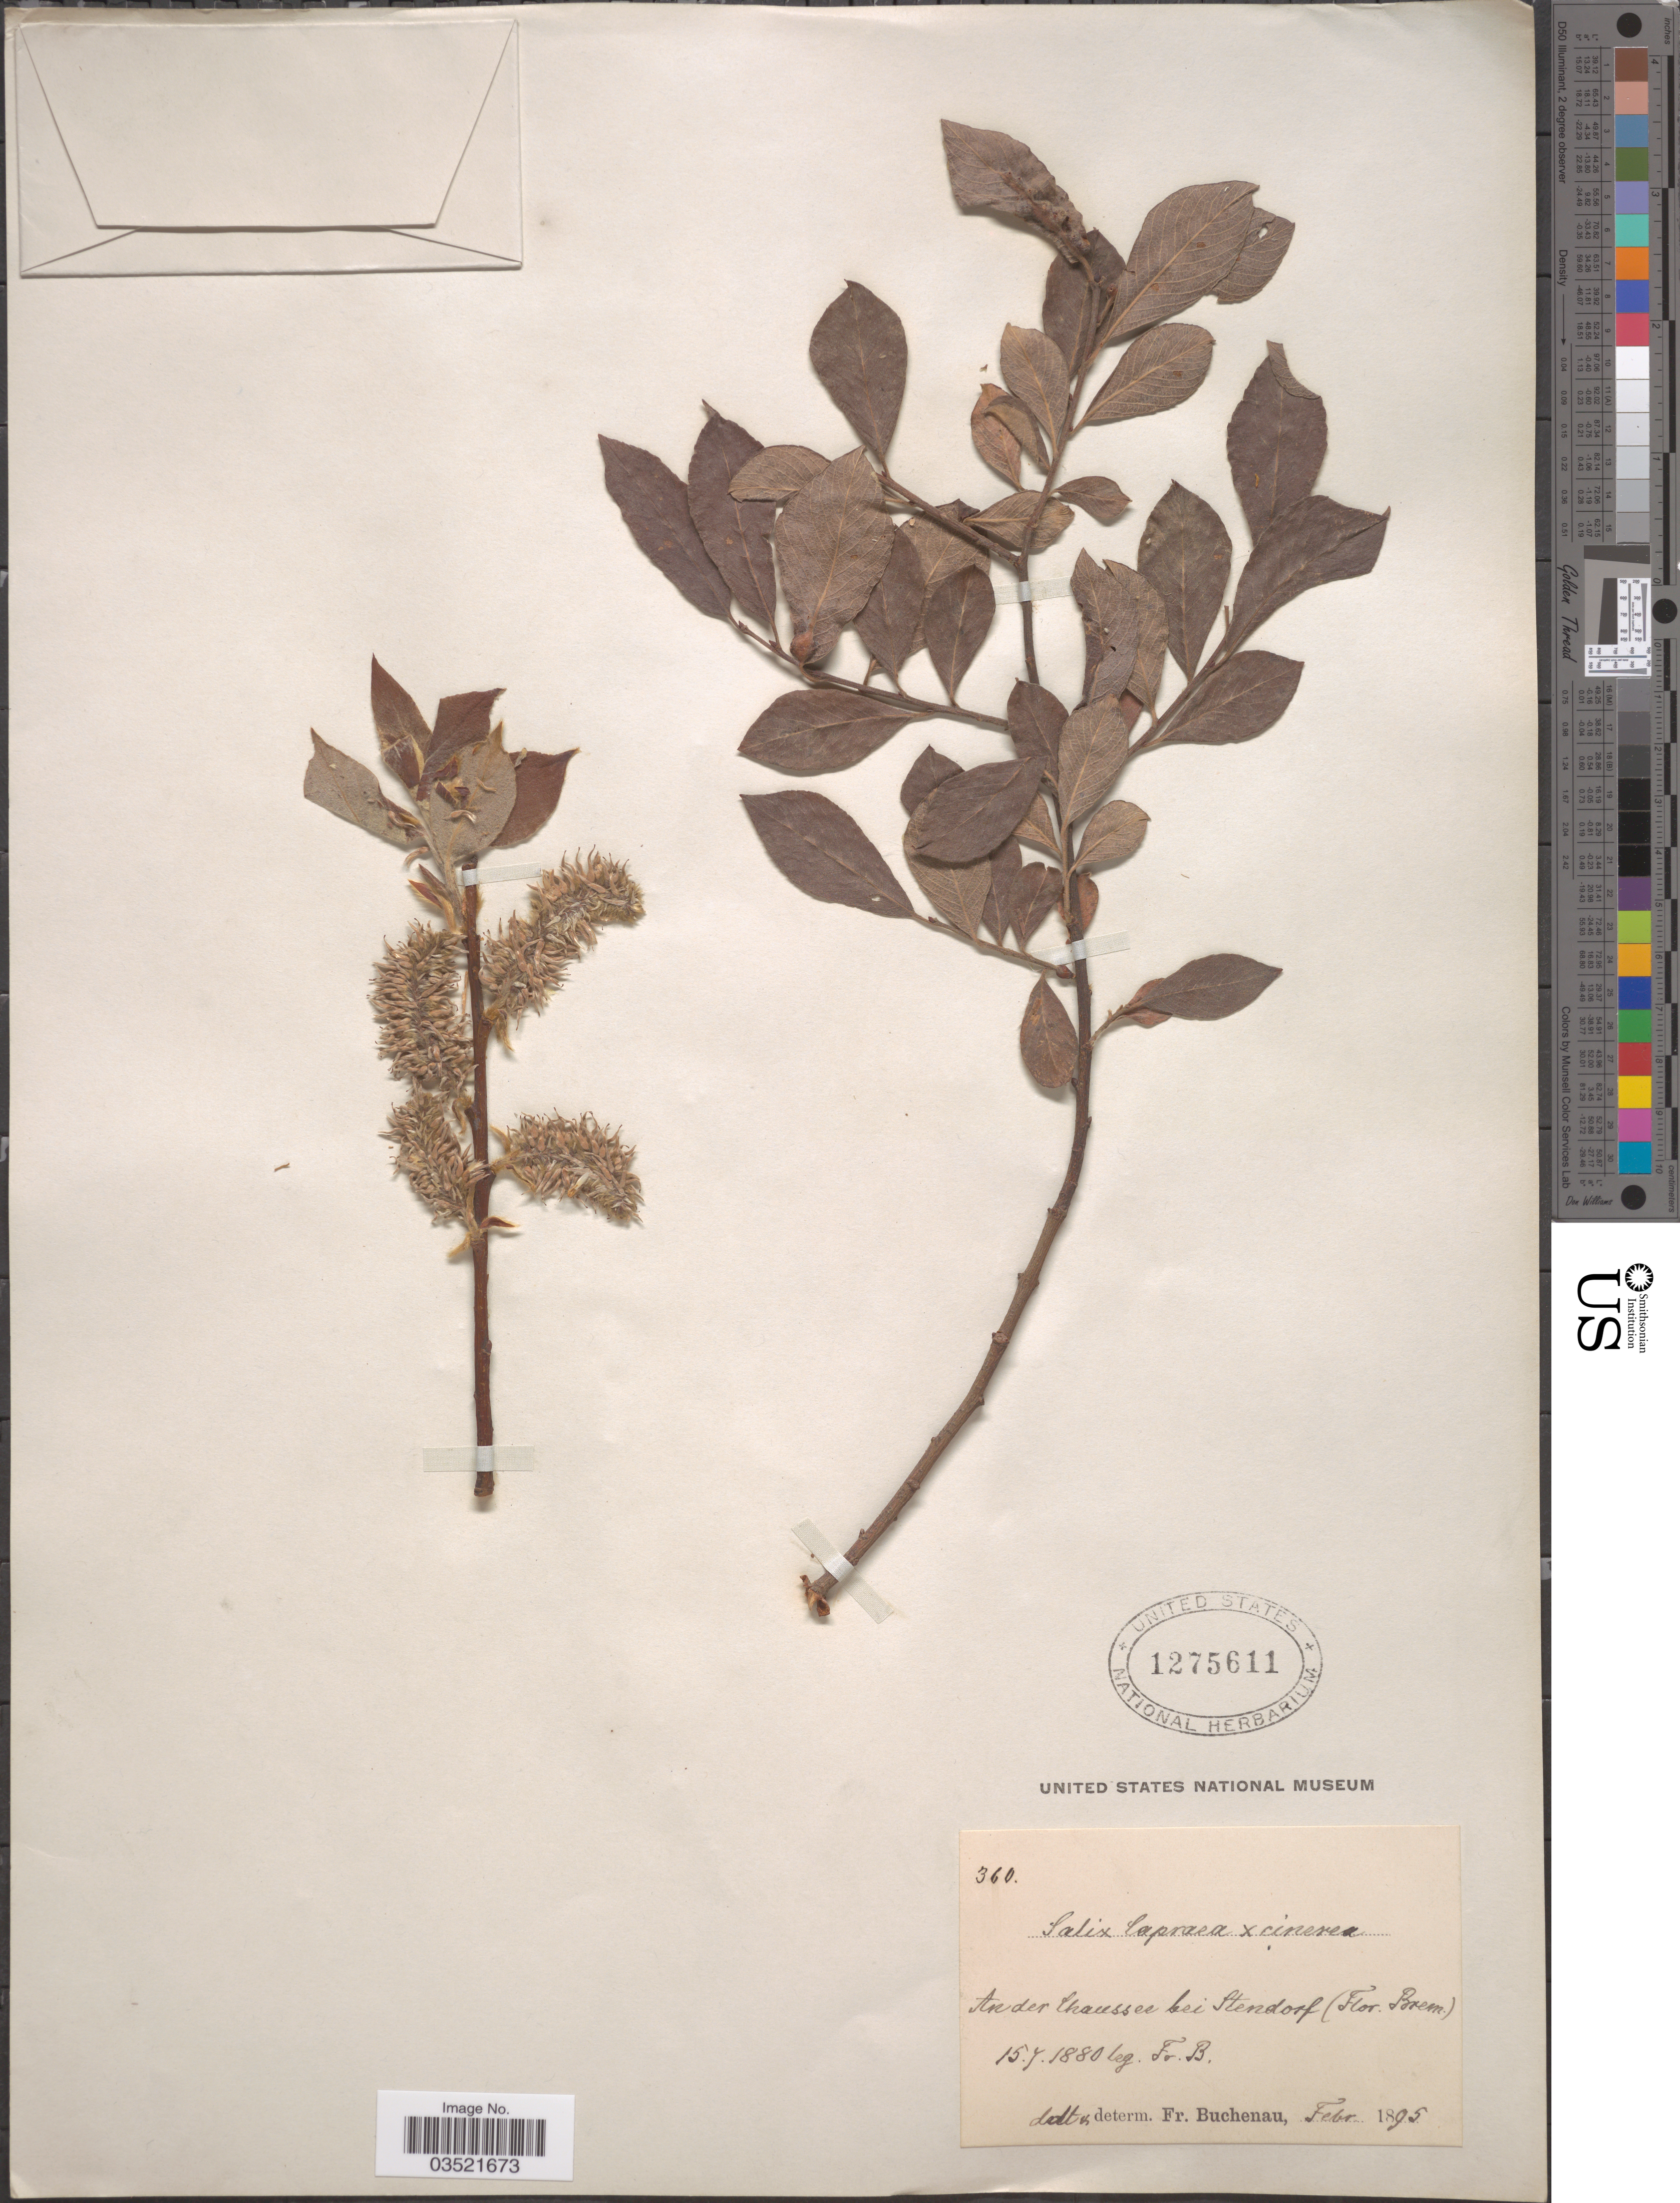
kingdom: Plantae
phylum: Tracheophyta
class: Magnoliopsida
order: Malpighiales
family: Salicaceae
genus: Salix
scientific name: Salix caprea x S. cinerea L.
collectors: F. Buchenau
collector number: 360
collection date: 1880-04-15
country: Germany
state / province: Bremen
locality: An der Chaussee bei Stendorf (Flor. Brem.).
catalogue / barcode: US 1275611